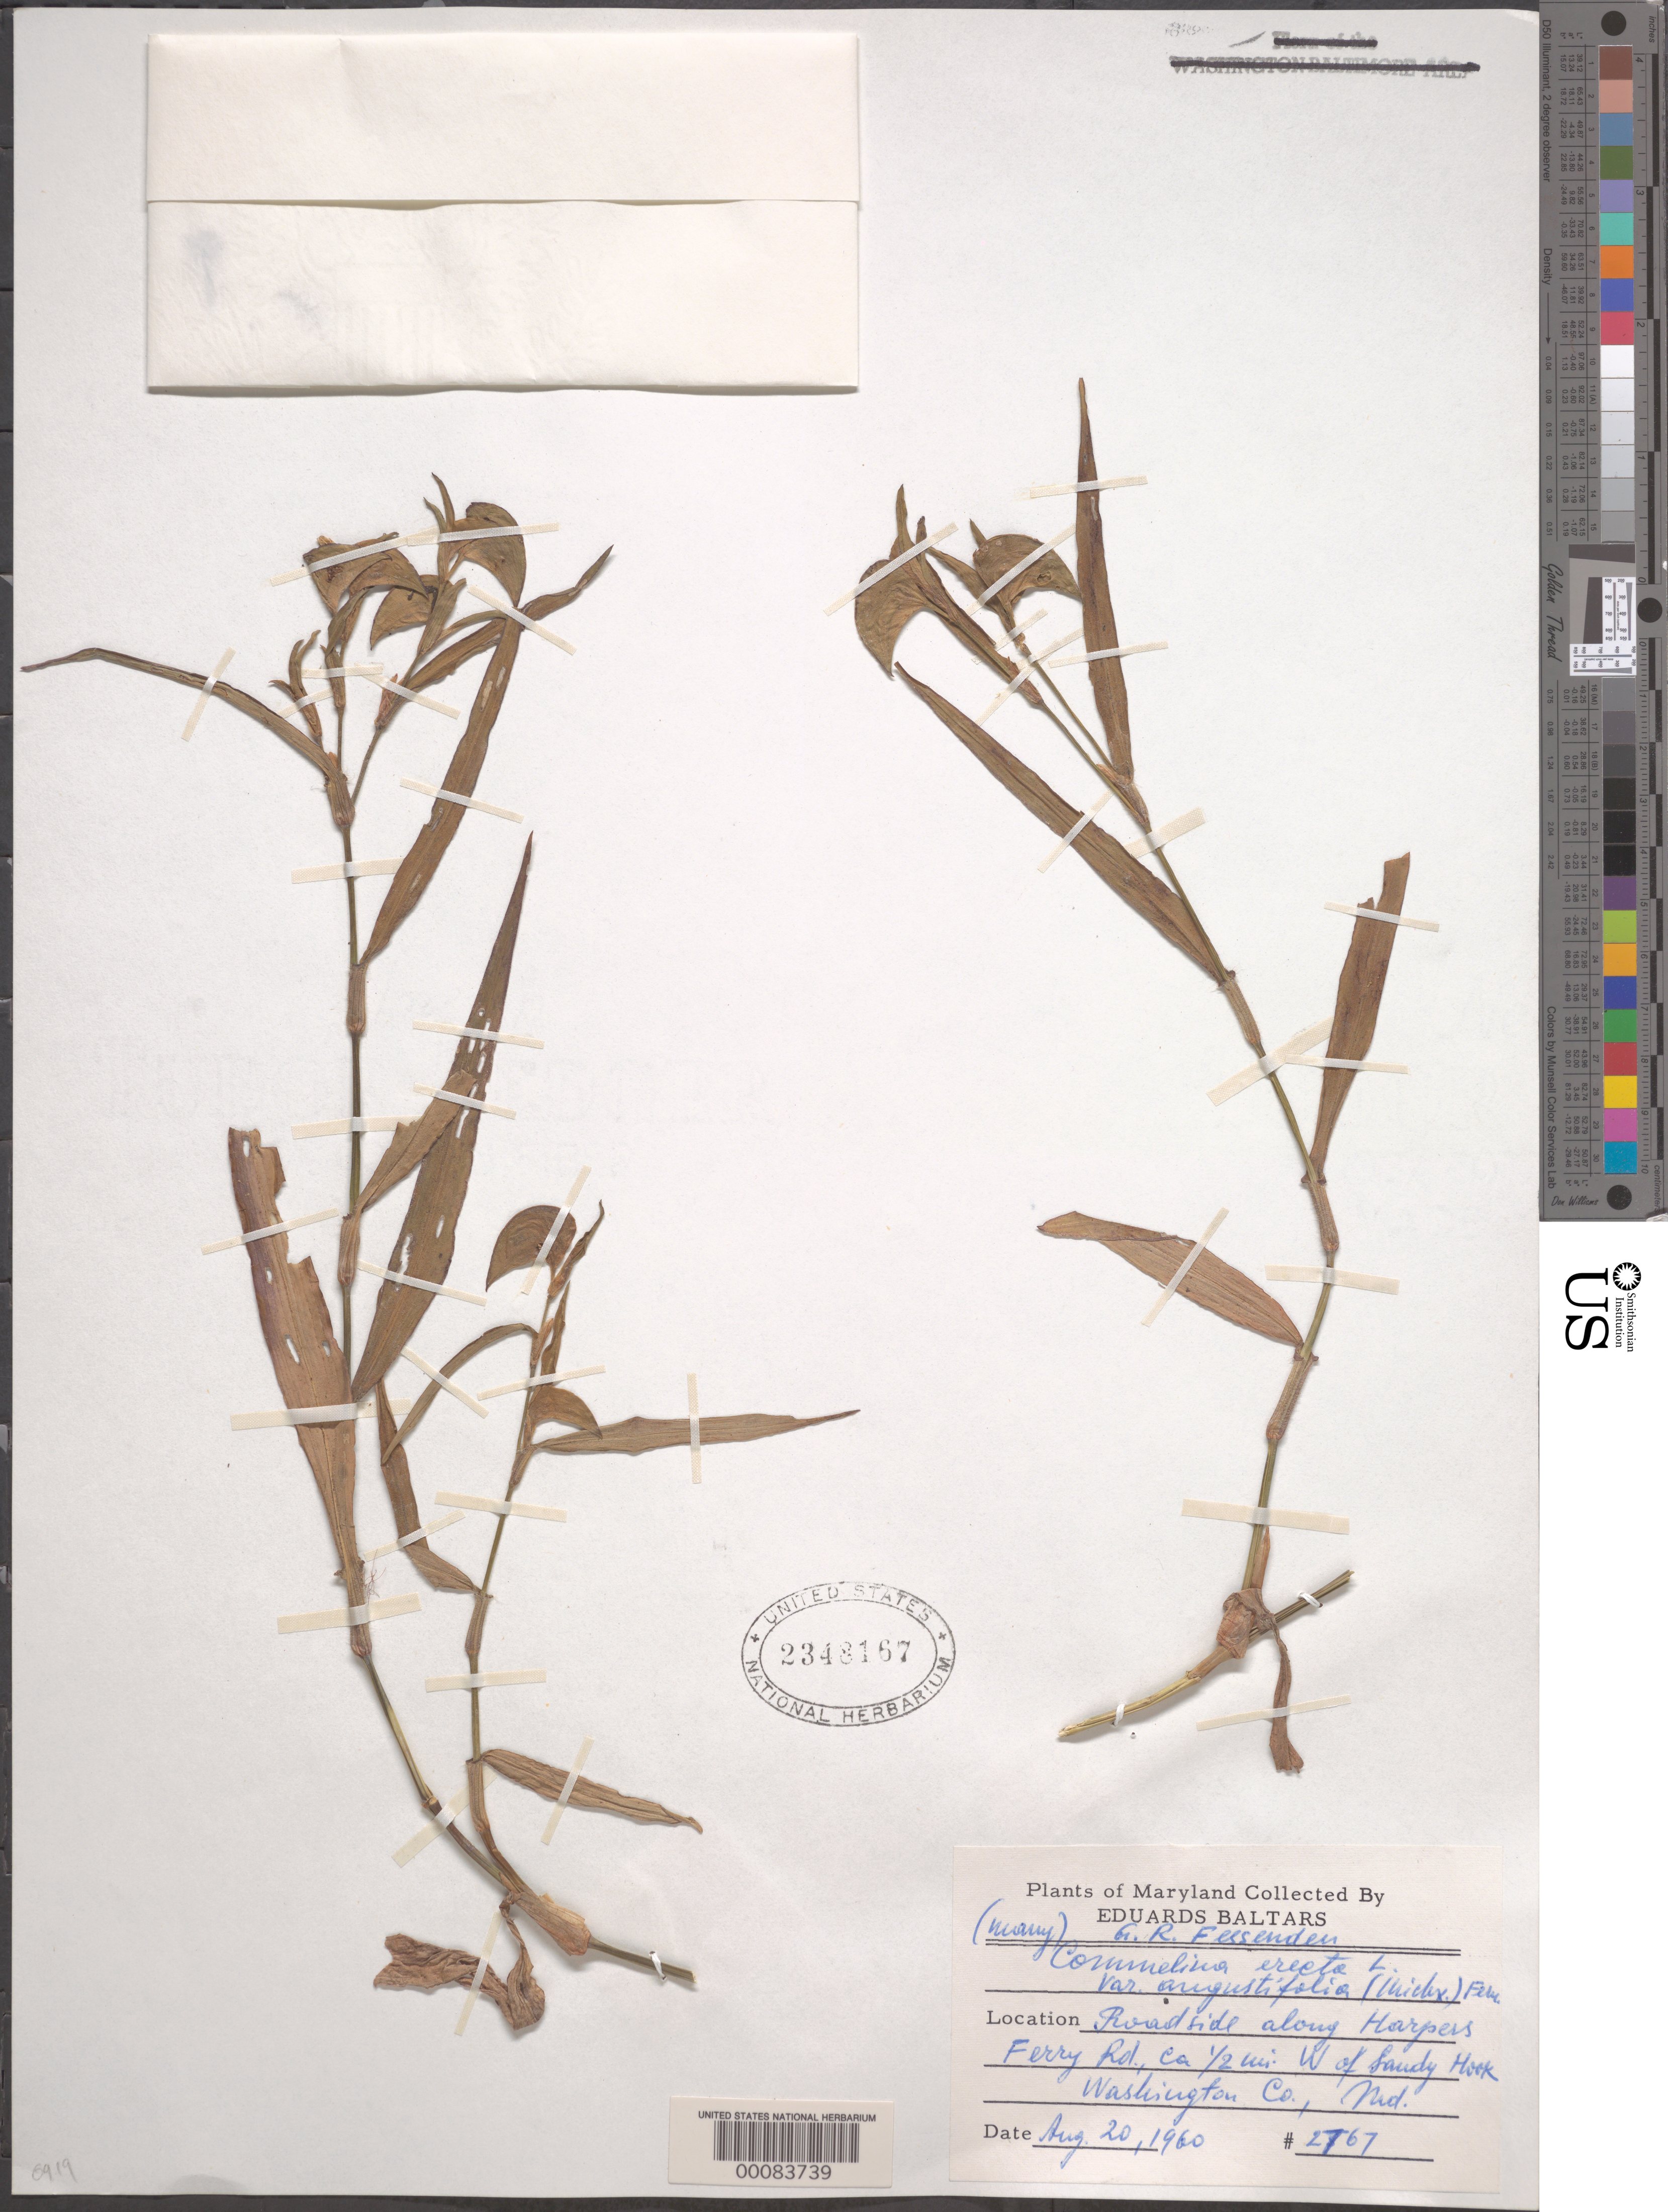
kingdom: Plantae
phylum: Tracheophyta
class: Liliopsida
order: Commelinales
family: Commelinaceae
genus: Commelina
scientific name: Commelina erecta var. angustifolia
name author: (Michx.) Fernald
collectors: E. Baltars & G. Fessenden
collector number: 2767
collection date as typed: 20 Aug 1960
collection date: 1960-08-20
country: United States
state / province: Maryland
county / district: Washington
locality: Harpers Ferry Road, W of Sandy Hook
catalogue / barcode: US 2348167